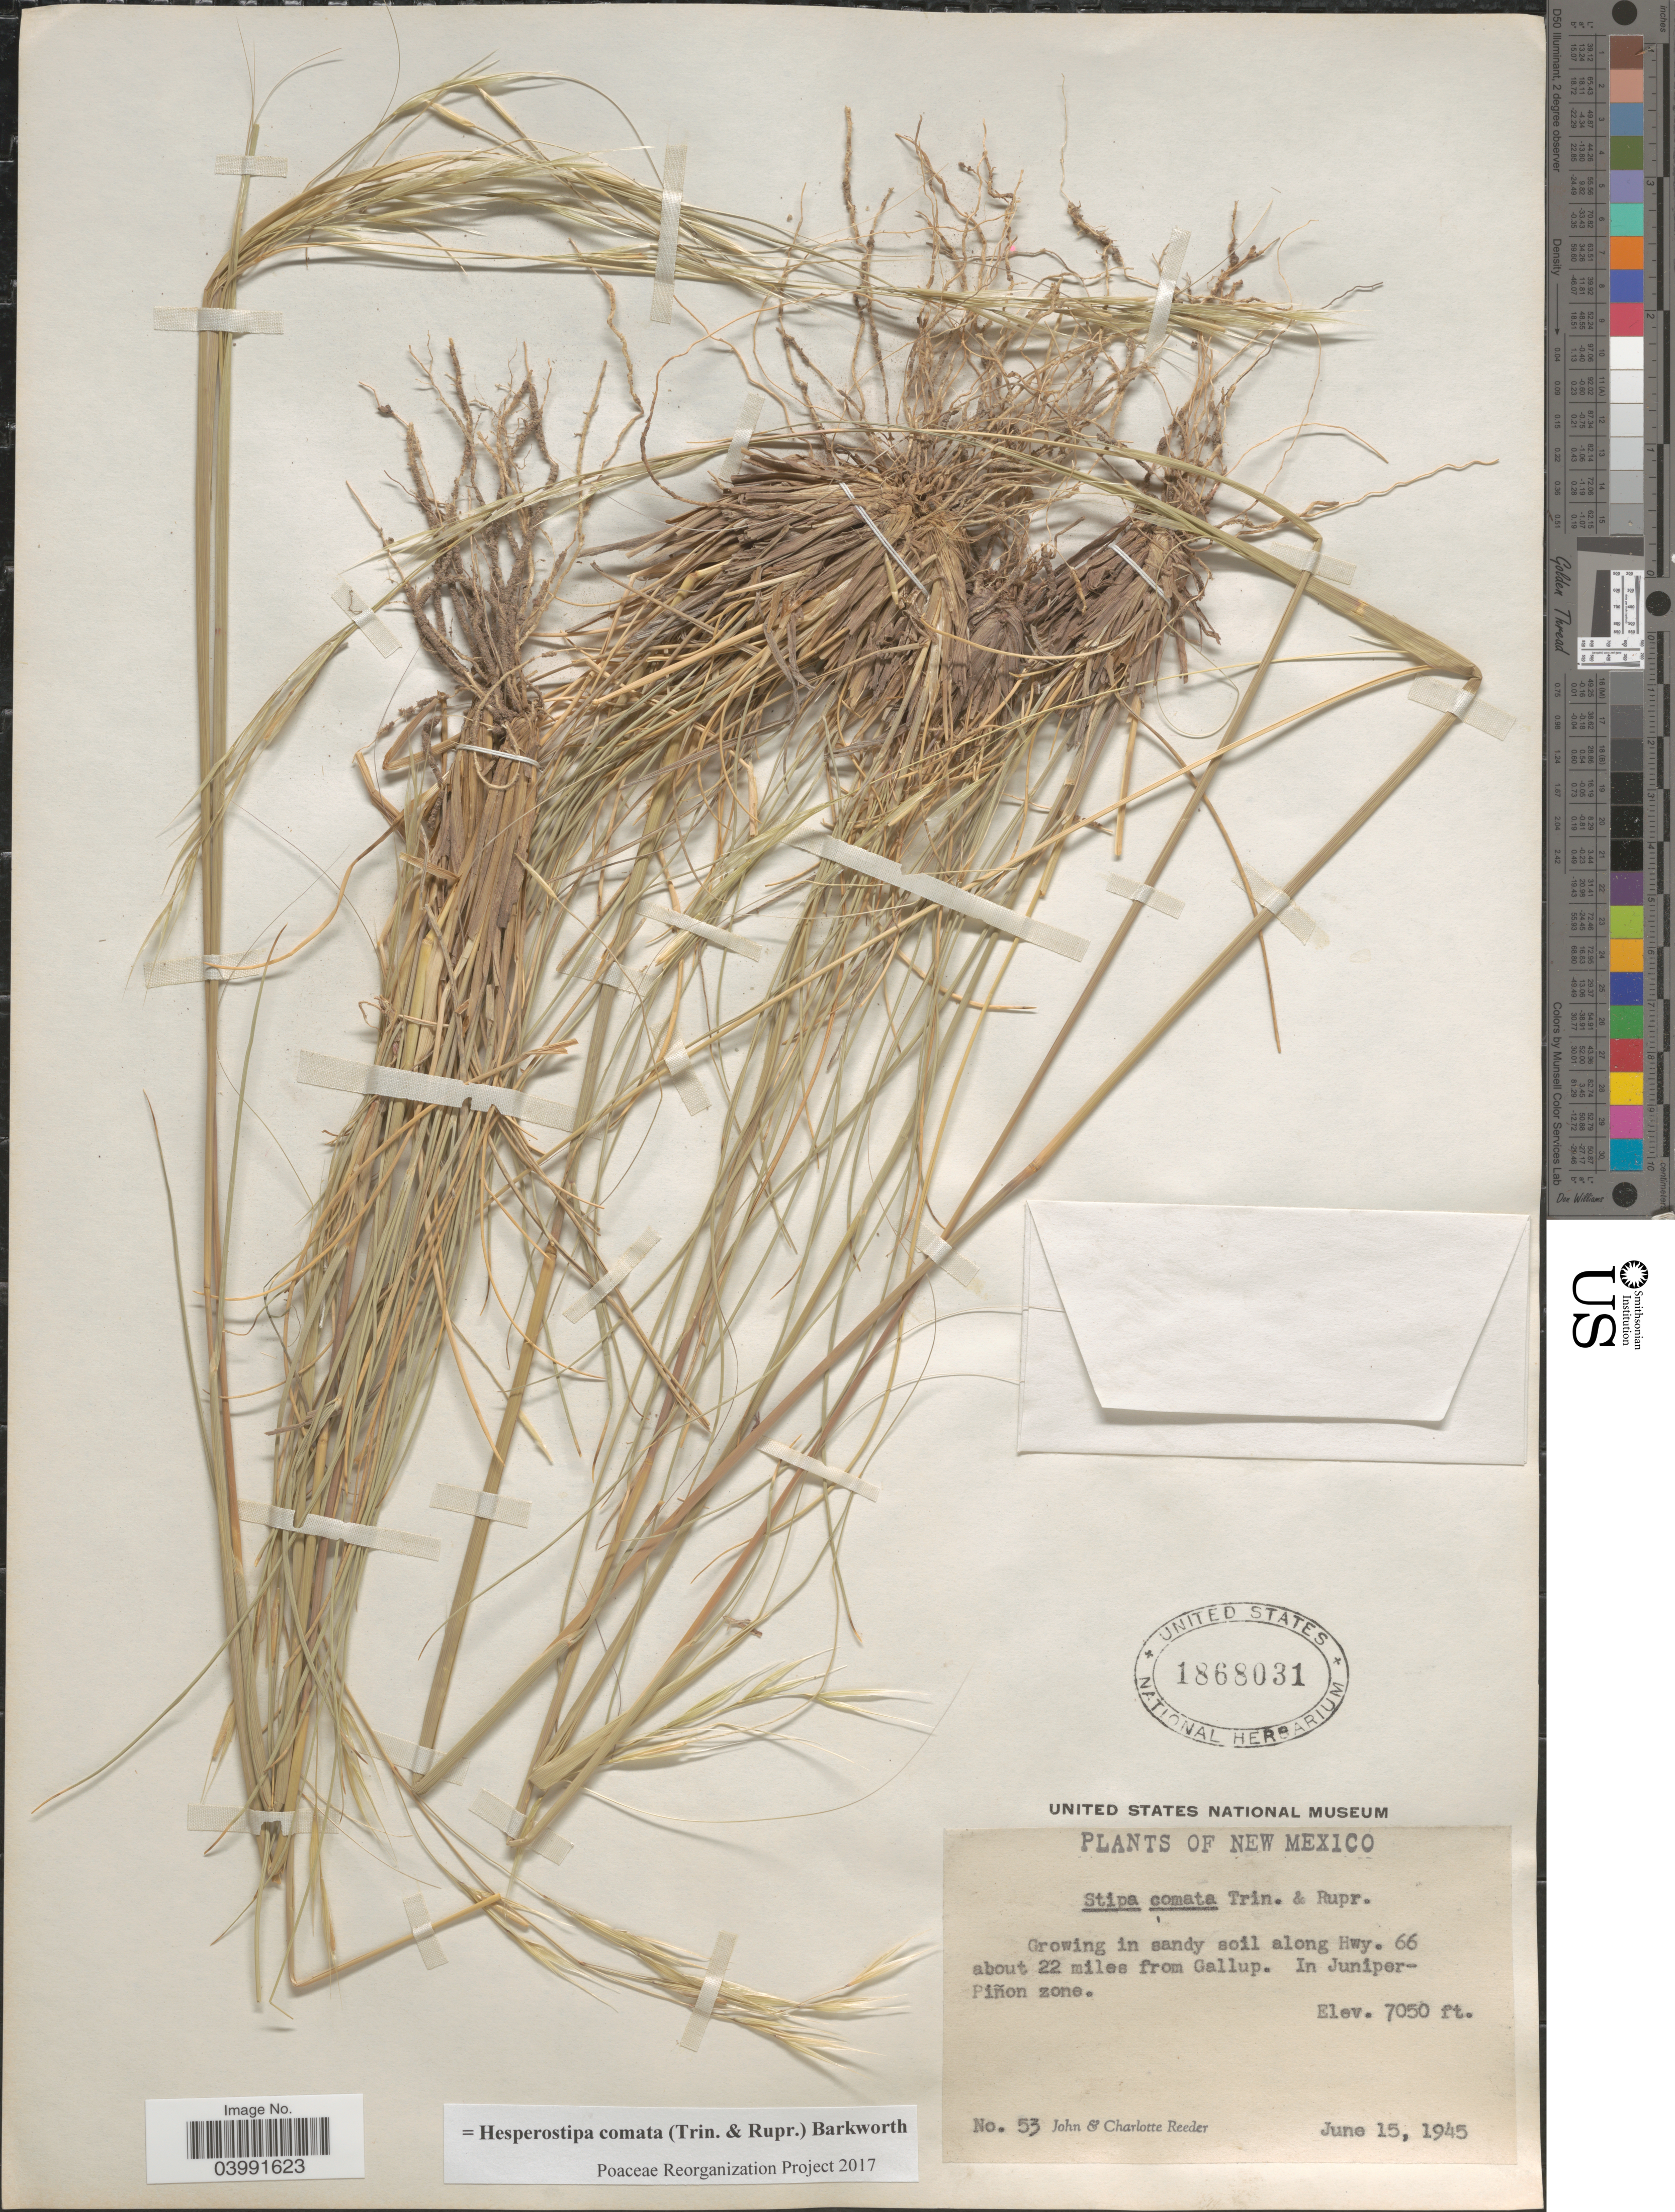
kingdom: Plantae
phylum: Tracheophyta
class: Liliopsida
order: Poales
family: Poaceae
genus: Hesperostipa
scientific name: Hesperostipa comata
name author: (Trin. & Rupr.) Barkworth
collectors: J. R. Reeder & C. G. Reeder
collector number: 53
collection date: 1945-06-15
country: United States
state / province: New Mexico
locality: Along Hwy. 66 about 22 miles from Gallup. In Juniper--Piñon zone.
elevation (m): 2149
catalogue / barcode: US 1868031